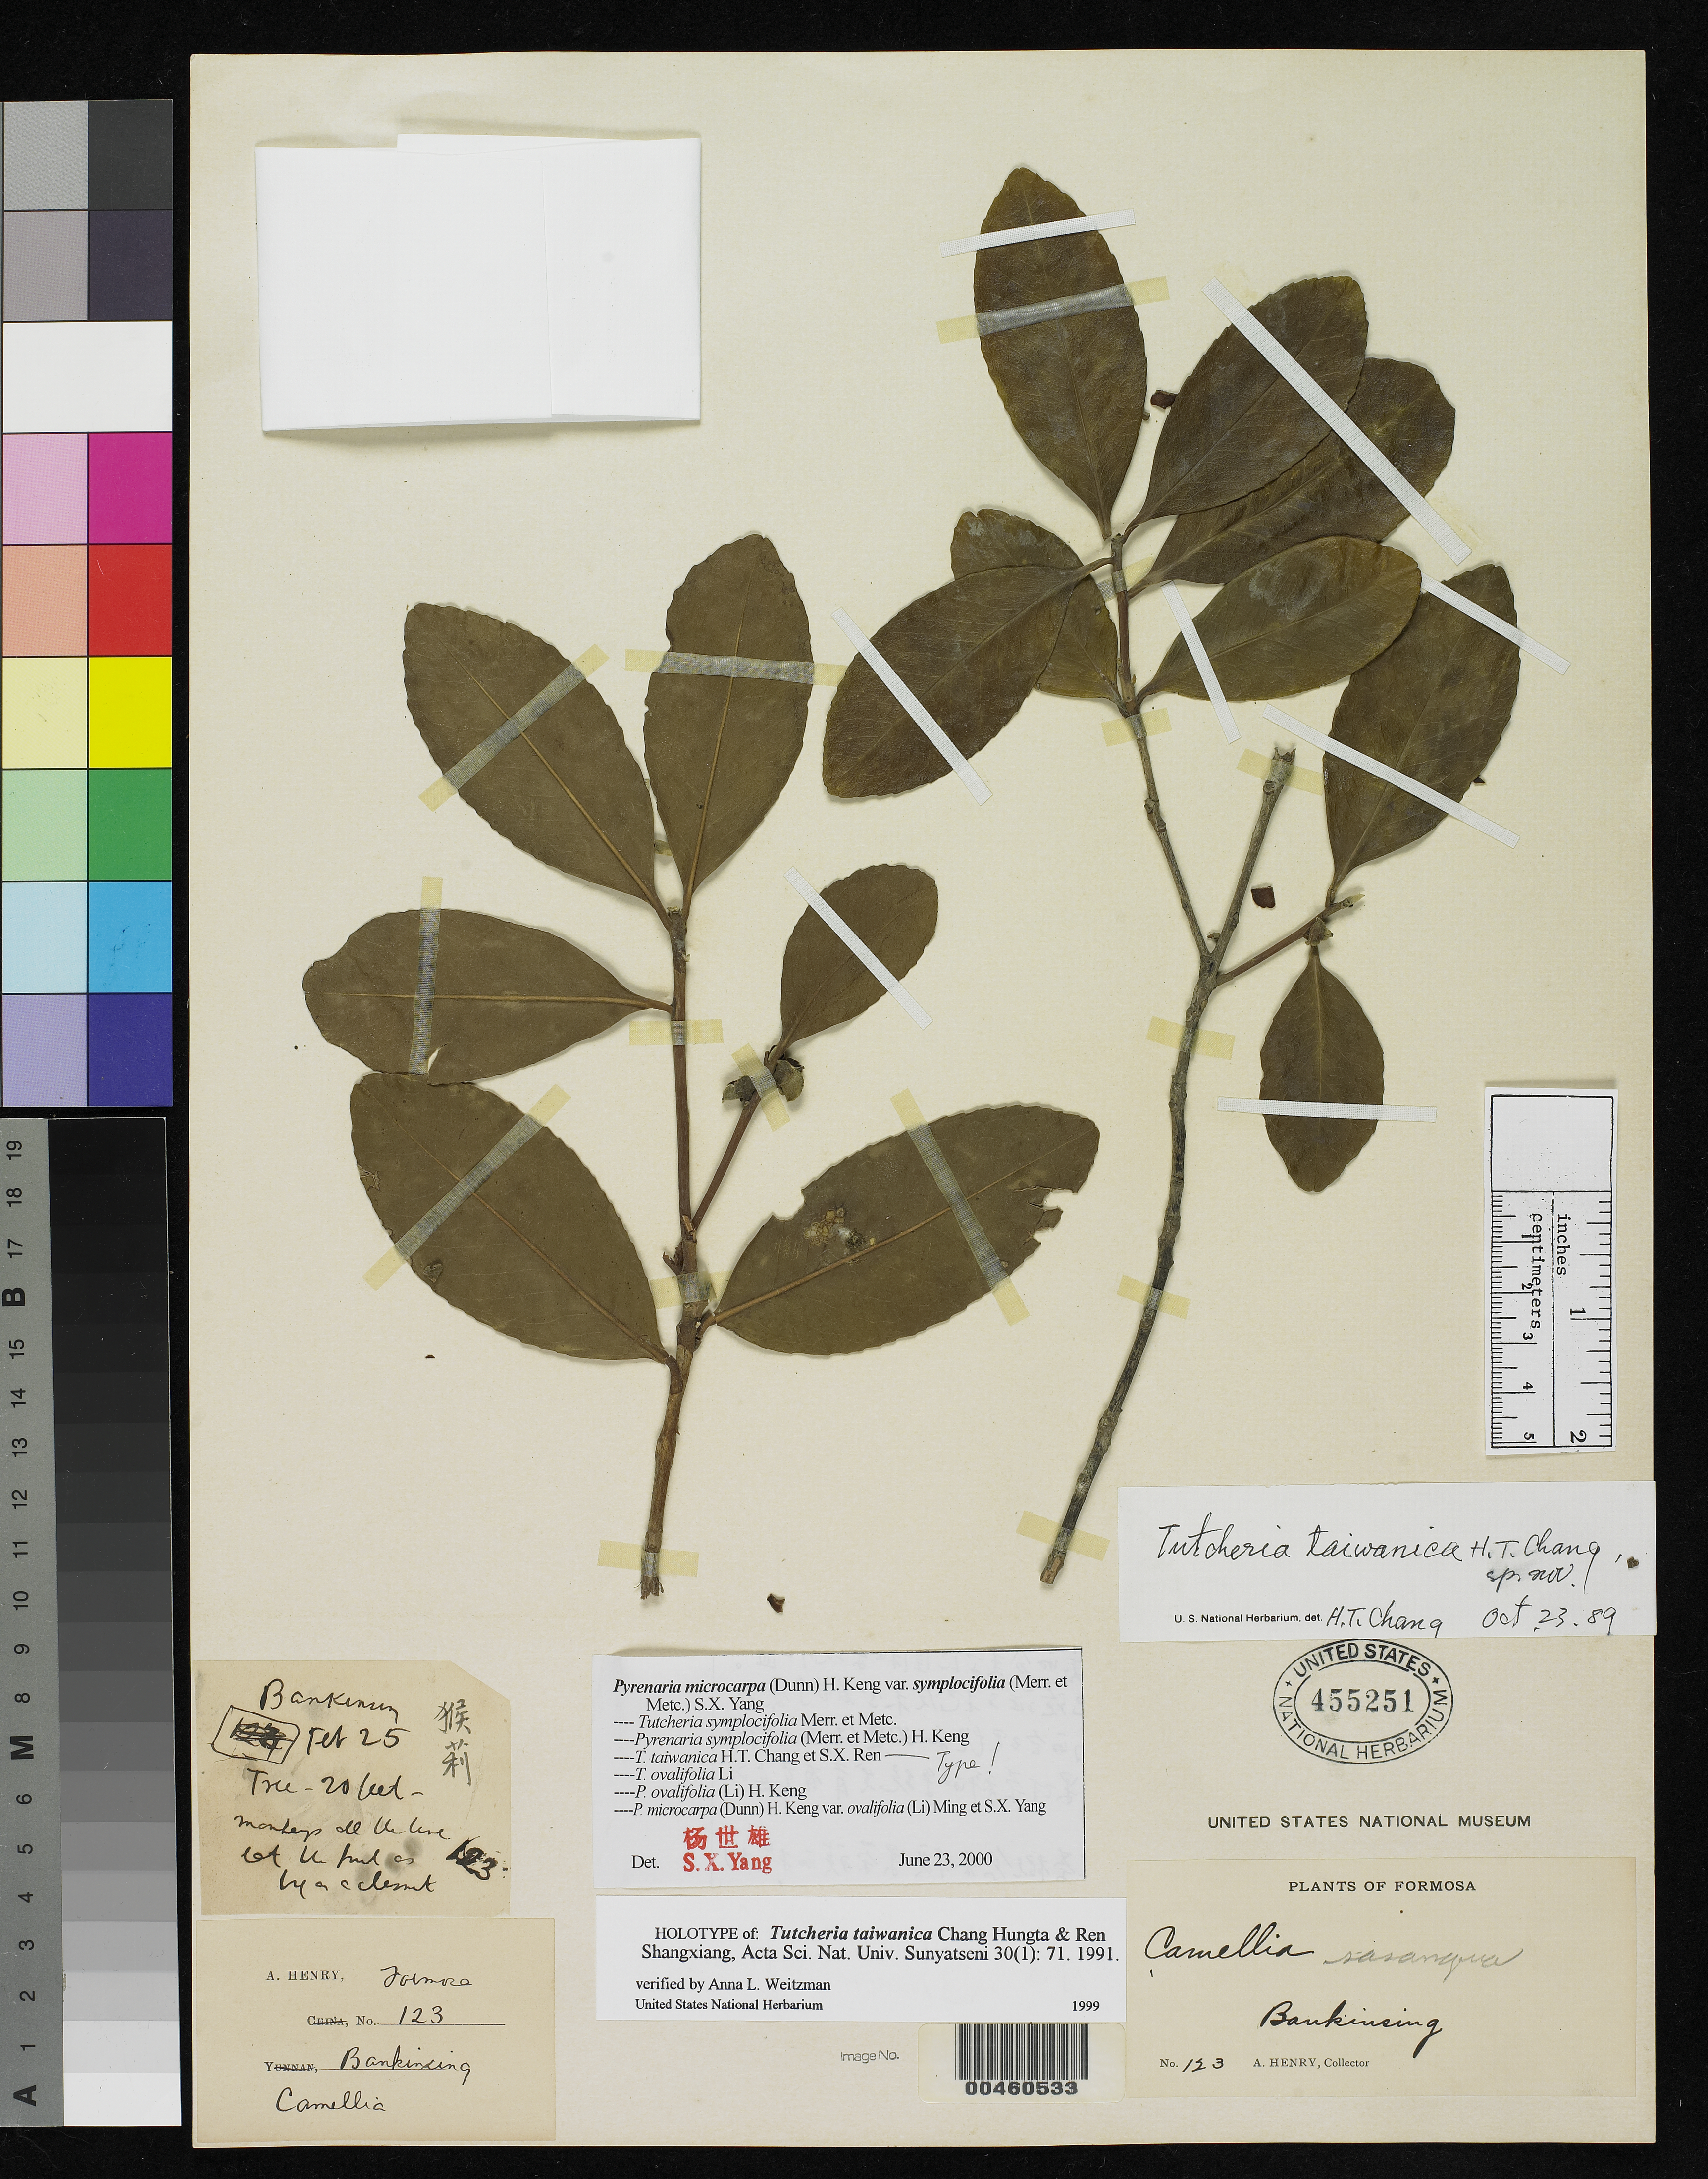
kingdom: Plantae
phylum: Tracheophyta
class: Magnoliopsida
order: Ericales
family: Theaceae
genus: Tutcheria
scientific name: Tutcheria taiwanica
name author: Hung T. Chang & S.X. Ren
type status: Holotype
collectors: A. Henry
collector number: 123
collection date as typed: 25 Feb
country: Taiwan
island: Taiwan [Formosa]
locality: Bankinsing.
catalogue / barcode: US 455251